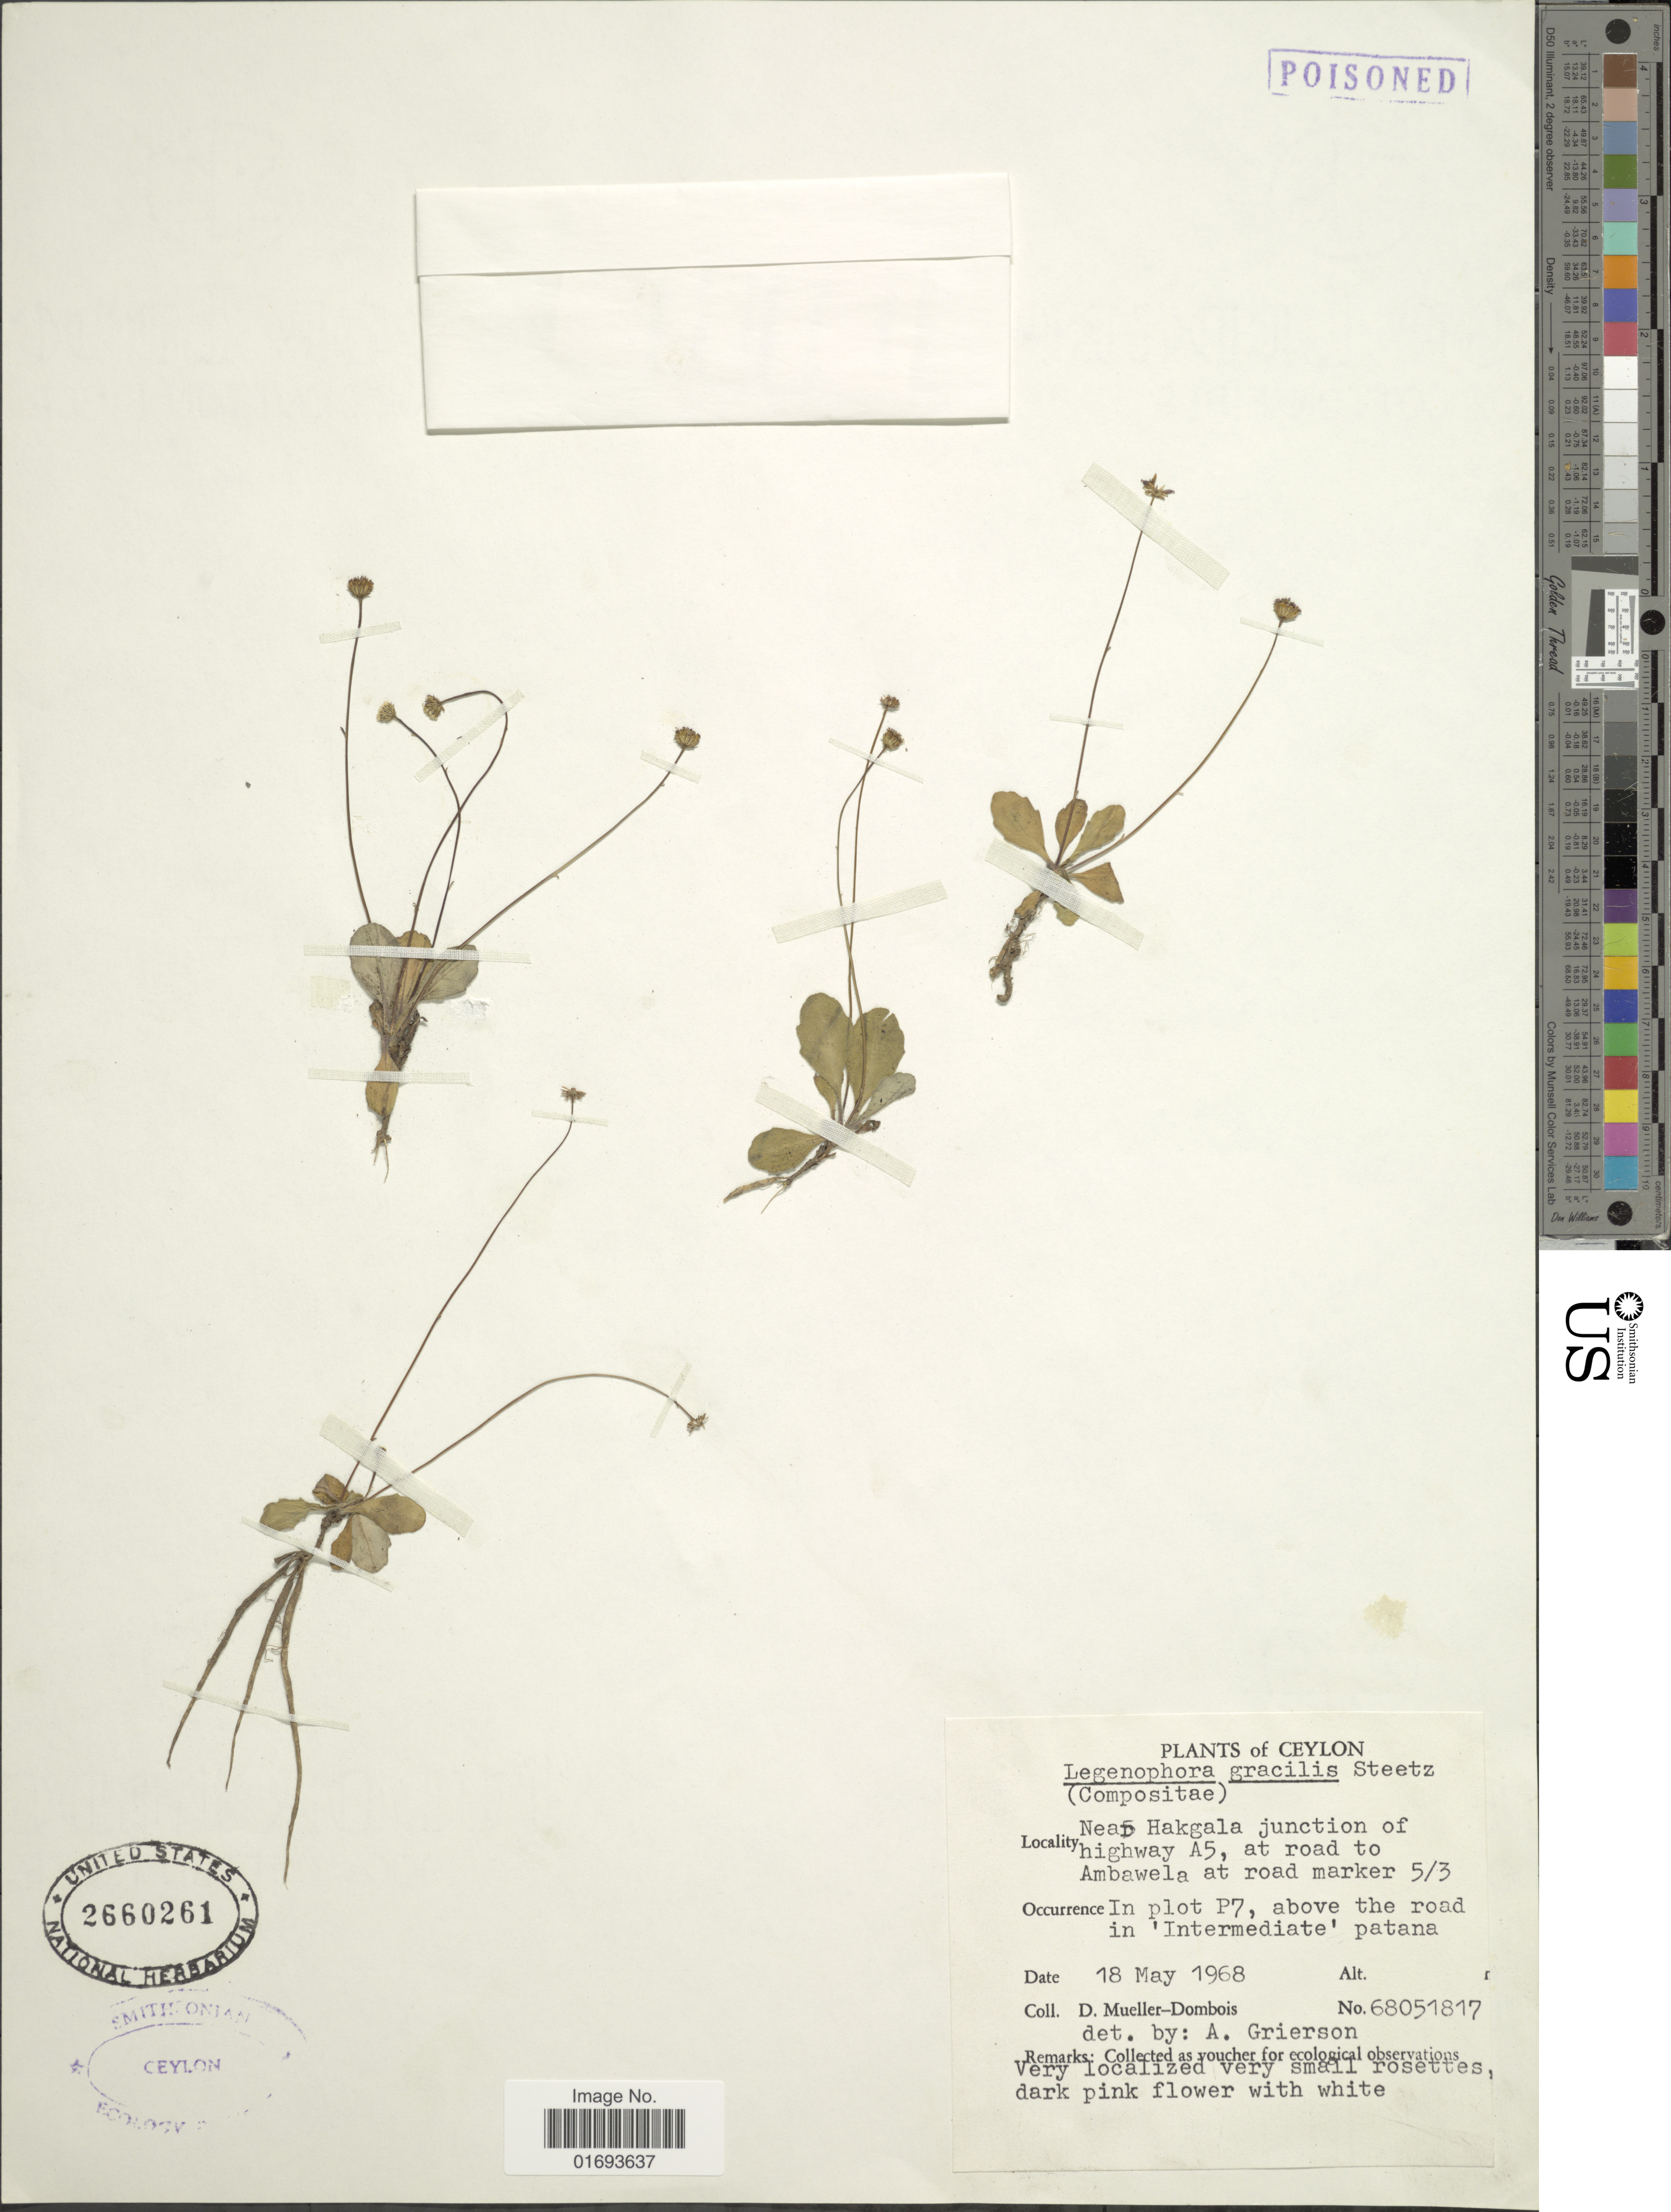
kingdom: Plantae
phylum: Tracheophyta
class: Magnoliopsida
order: Asterales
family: Asteraceae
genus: Lagenophora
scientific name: Lagenophora gracilis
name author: Steetz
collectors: D. Mueller-Dombois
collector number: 68051817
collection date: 1968-05-18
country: Sri Lanka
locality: Ceylon. Near Hakgala junction of highway A5, at road to Ambawela at road marker 5/3. In plot P7, above the road in 'Intermediate' patana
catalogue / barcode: US 2660261